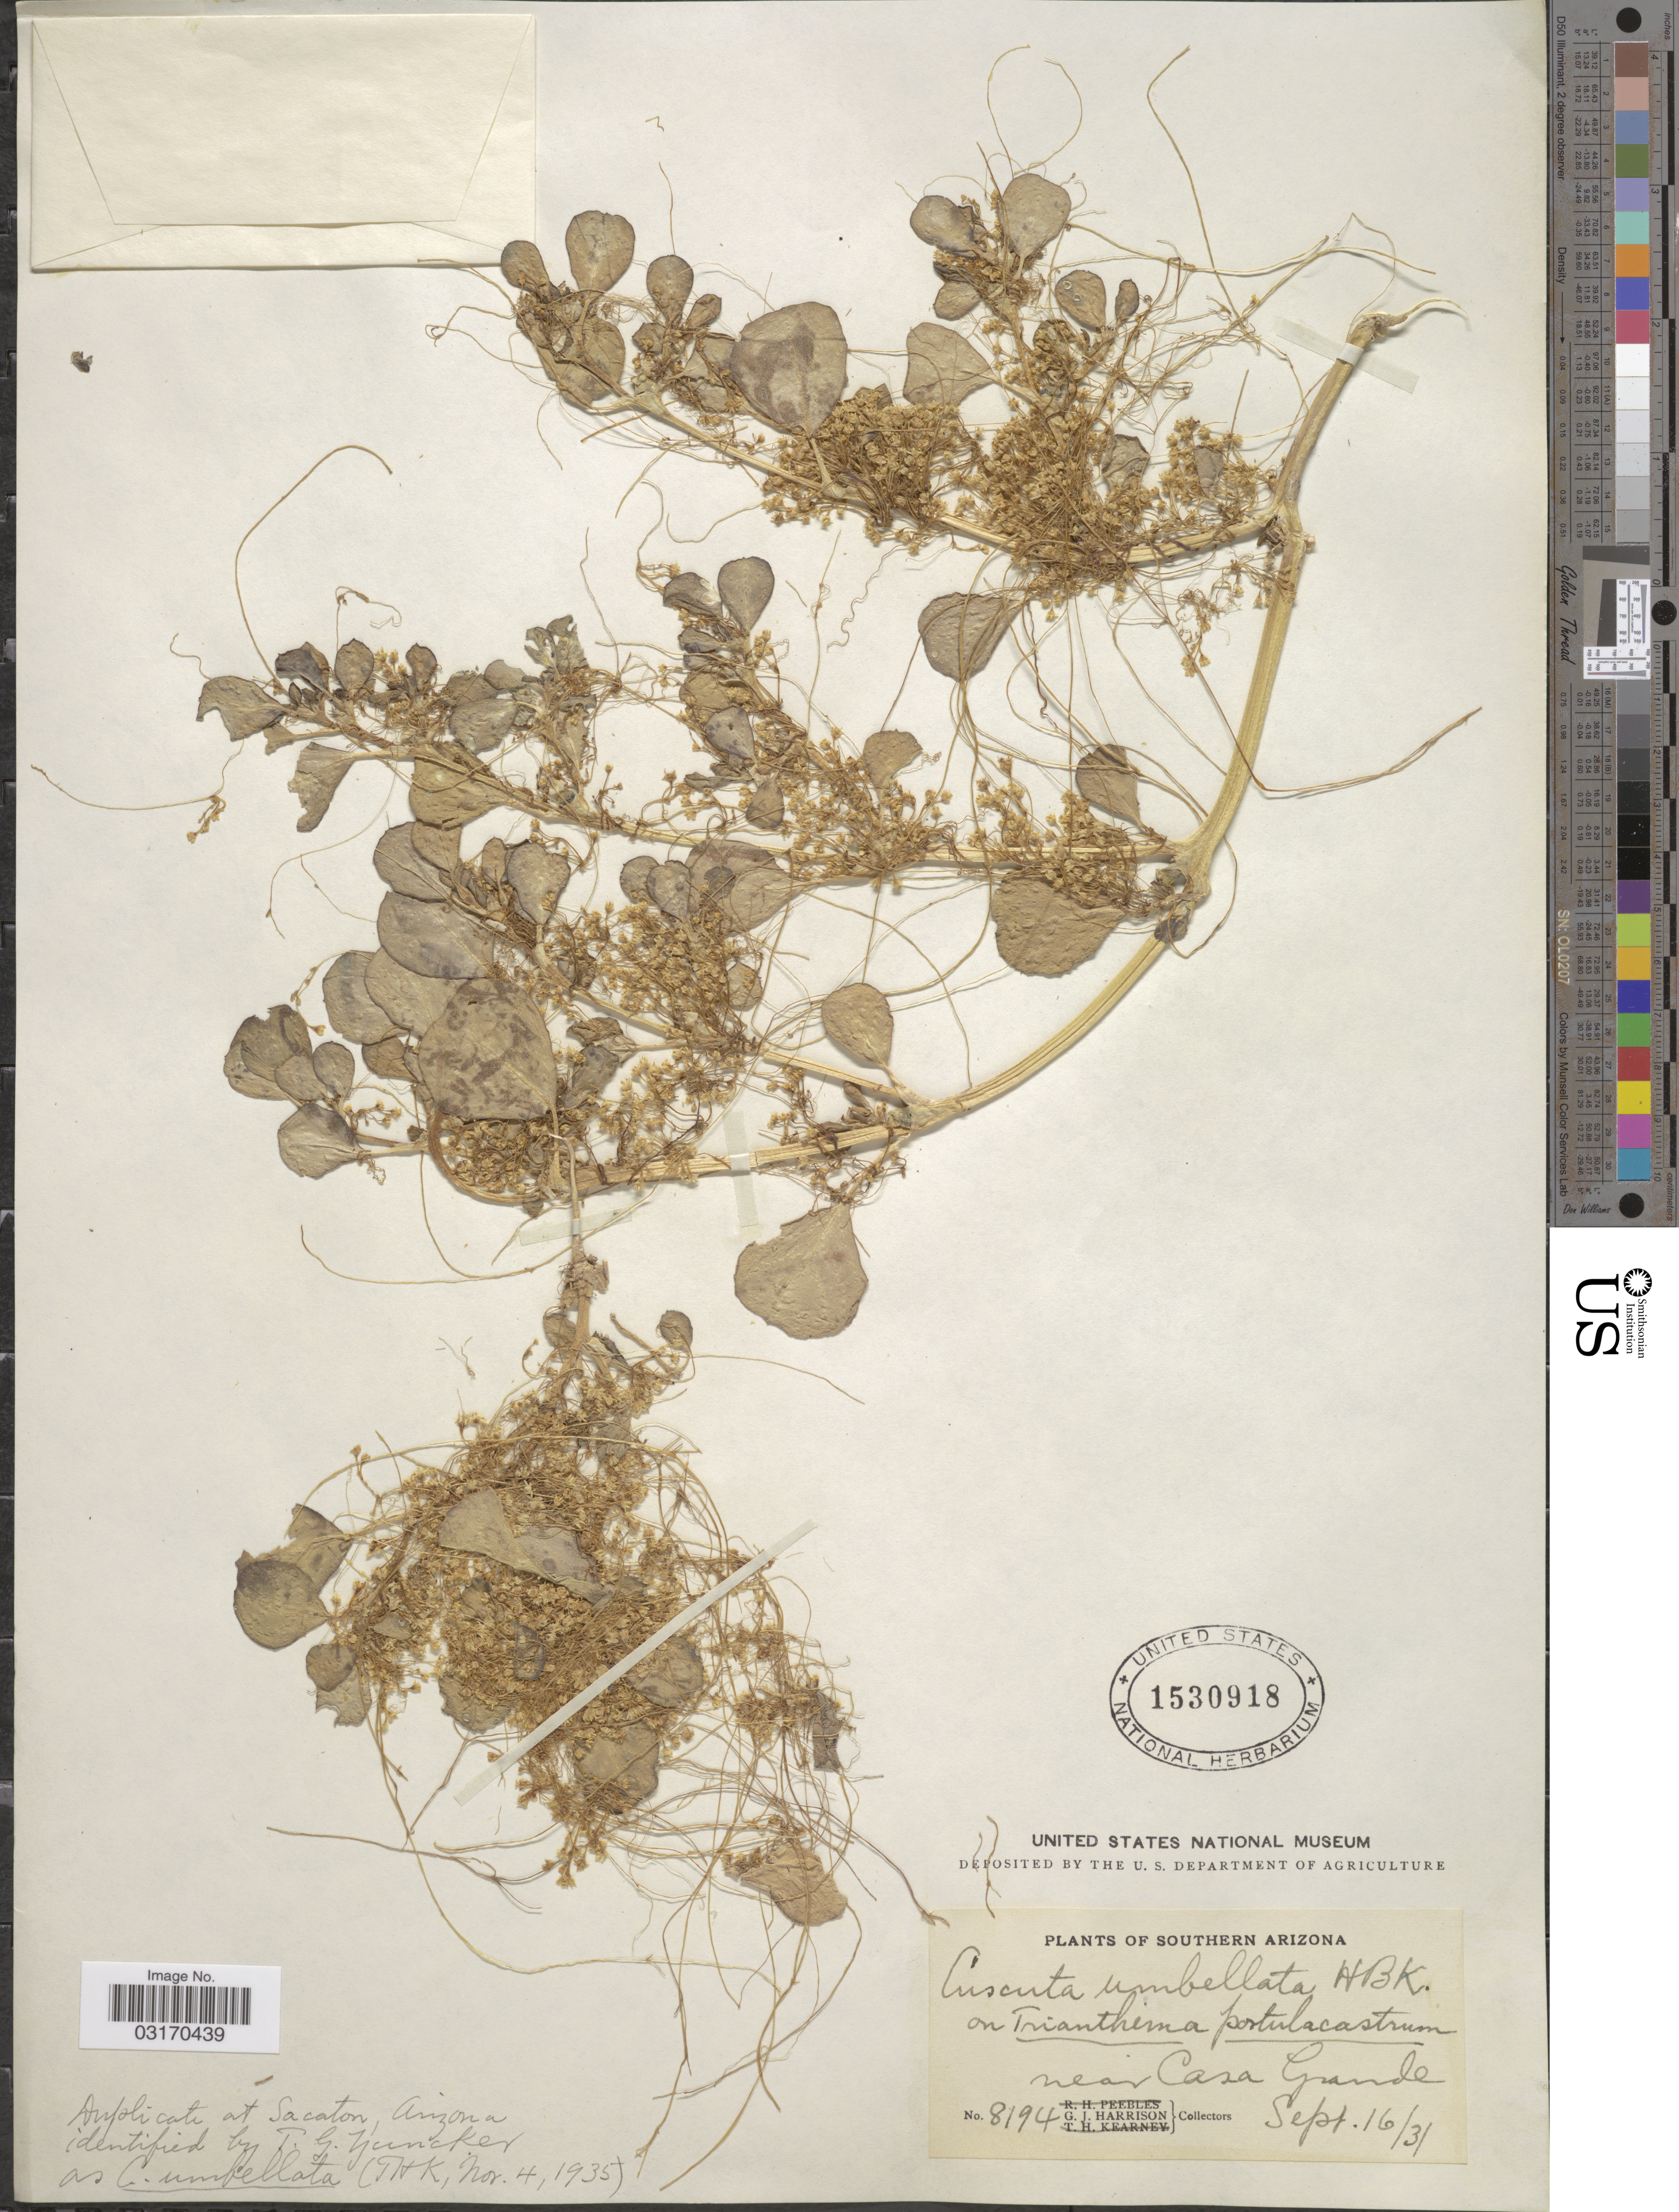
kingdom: Plantae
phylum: Tracheophyta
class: Magnoliopsida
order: Solanales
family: Convolvulaceae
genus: Cuscuta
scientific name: Cuscuta umbellata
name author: Kunth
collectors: G. J. Harrison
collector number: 8194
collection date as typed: Transcribed d/m/y: 16/9/31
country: United States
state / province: Arizona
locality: Southern Arizona. Near Casa Grande.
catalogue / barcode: US 1530918